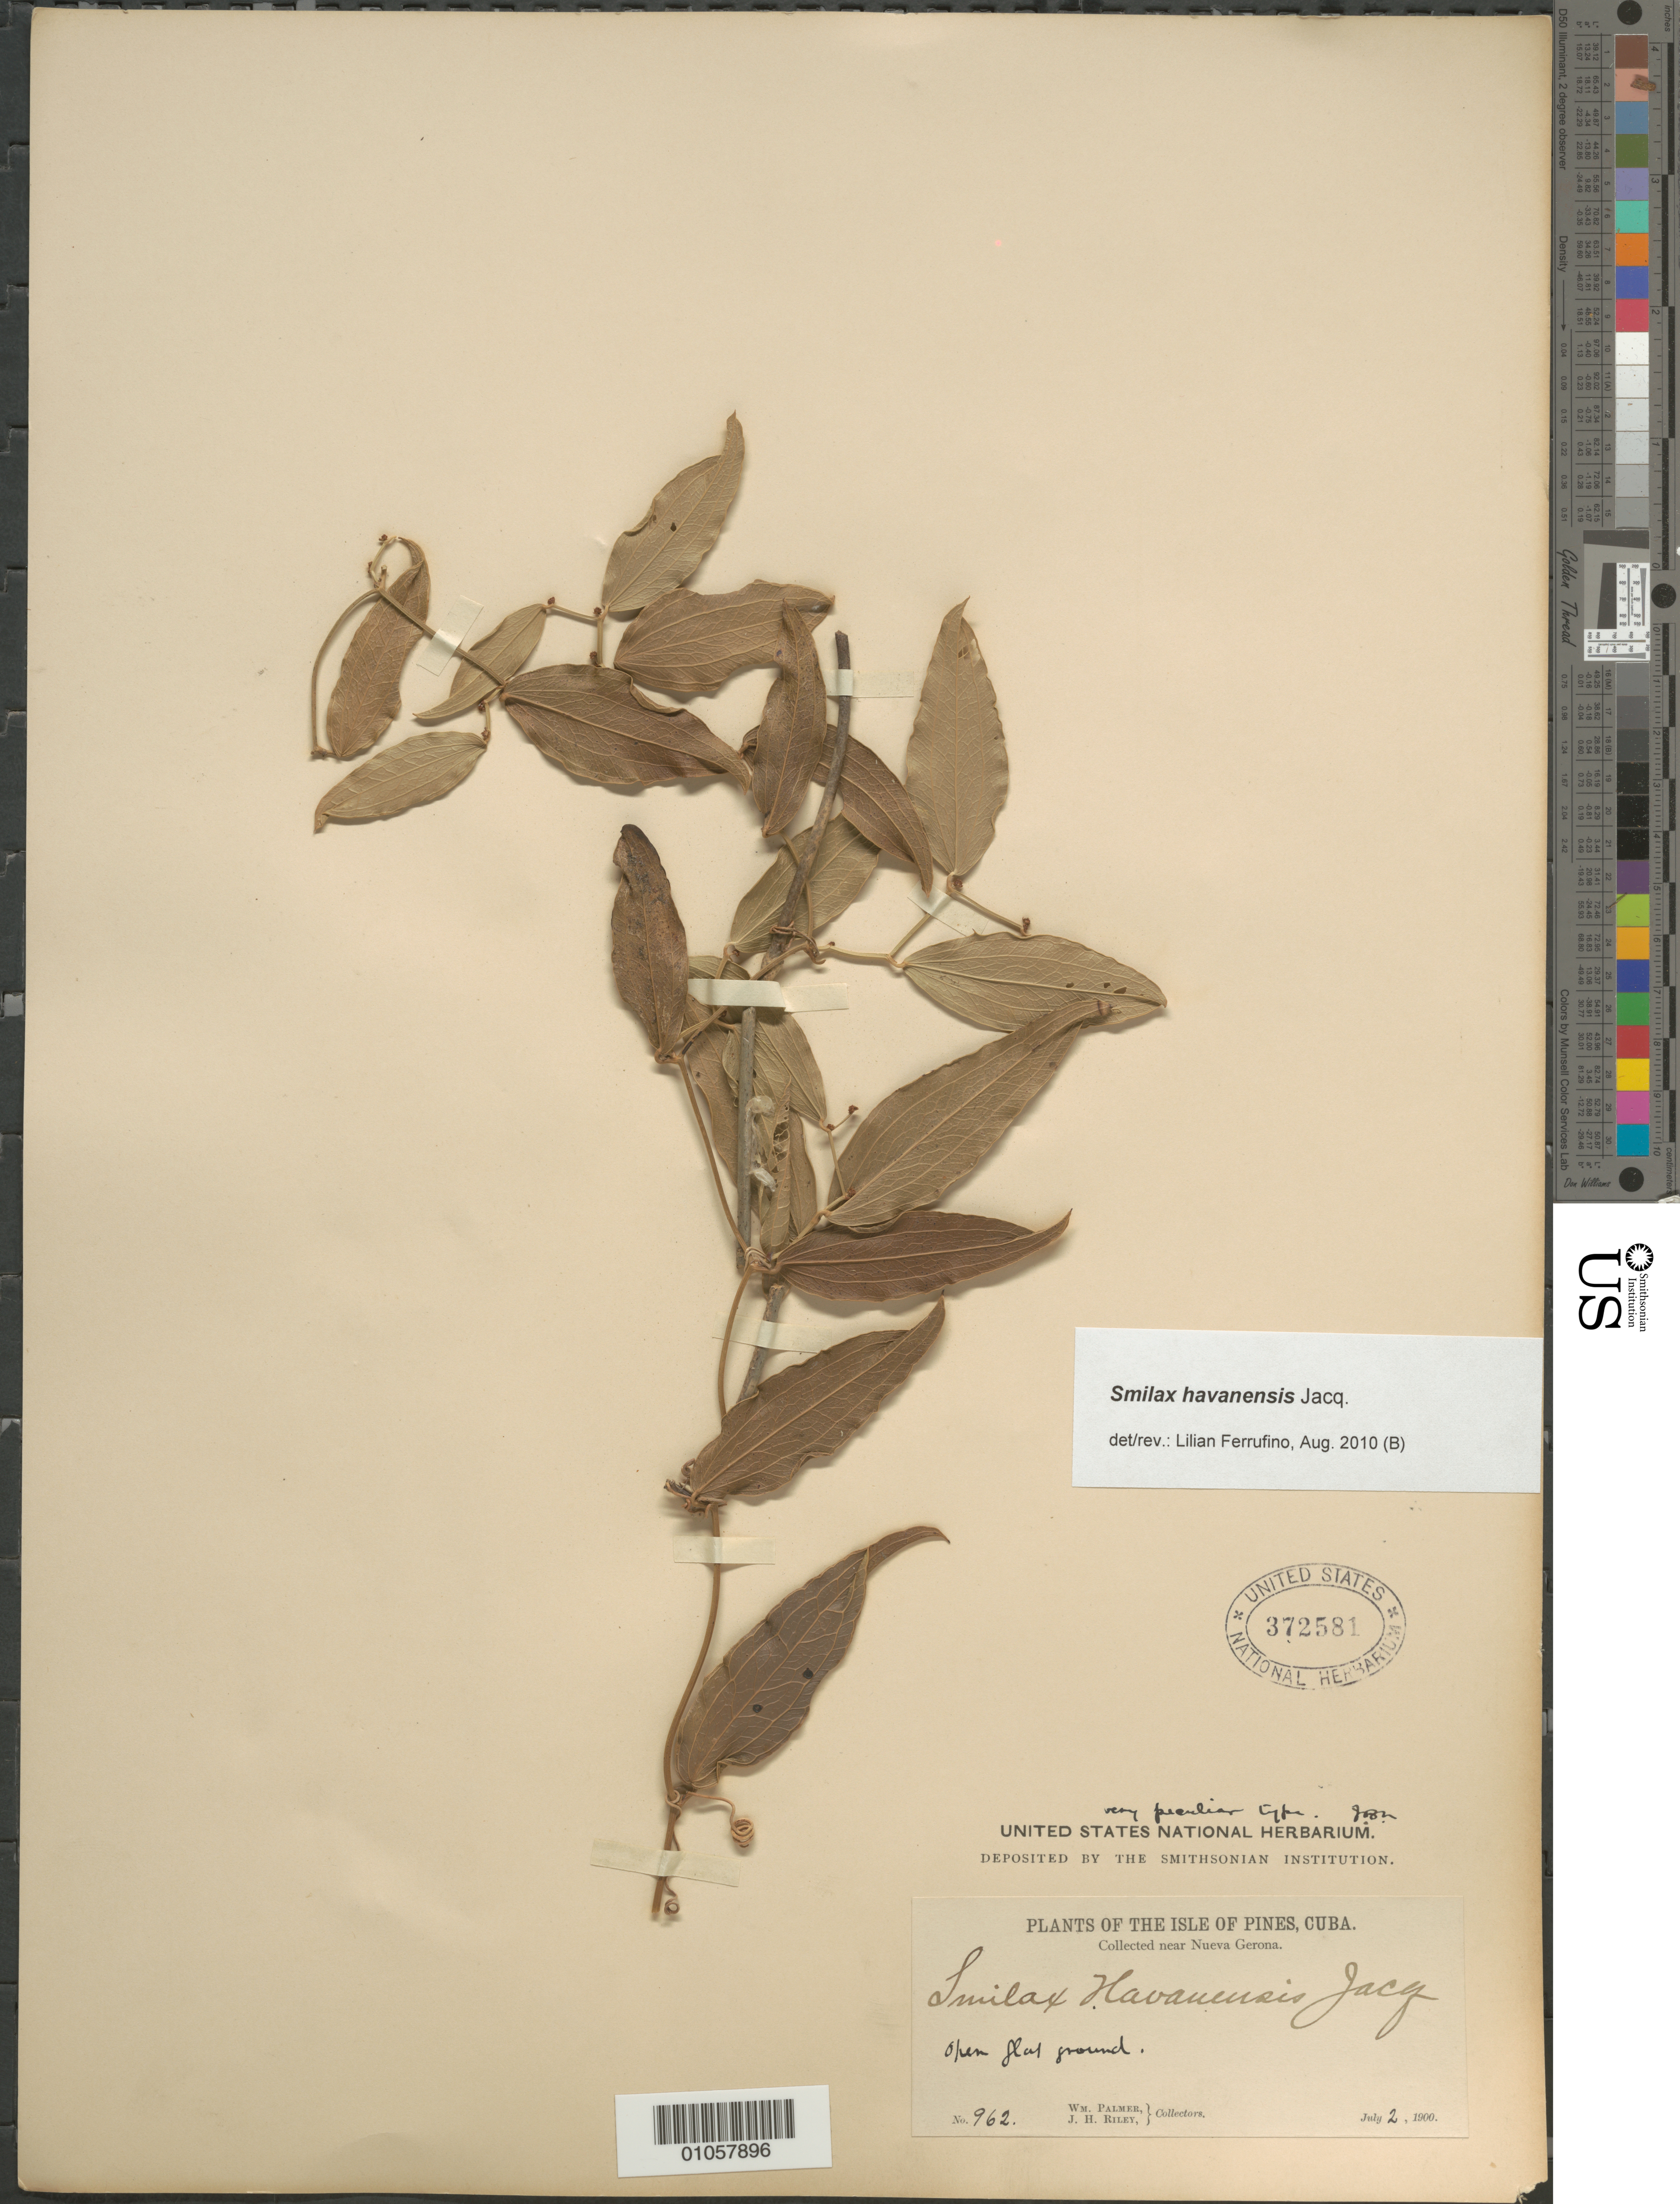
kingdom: Plantae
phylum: Tracheophyta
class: Liliopsida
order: Liliales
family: Smilacaceae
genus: Smilax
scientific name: Smilax havanensis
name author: Jacq.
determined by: Ferrufino, L., (USJ), Herbario Universidad de Costa Rica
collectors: W. Palmer & J. H. Riley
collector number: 962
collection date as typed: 02 Jul 1900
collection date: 1900-07-02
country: Cuba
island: Isla de la Juventud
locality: Nueva Gerona, near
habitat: Open, flat ground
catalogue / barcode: US 372581